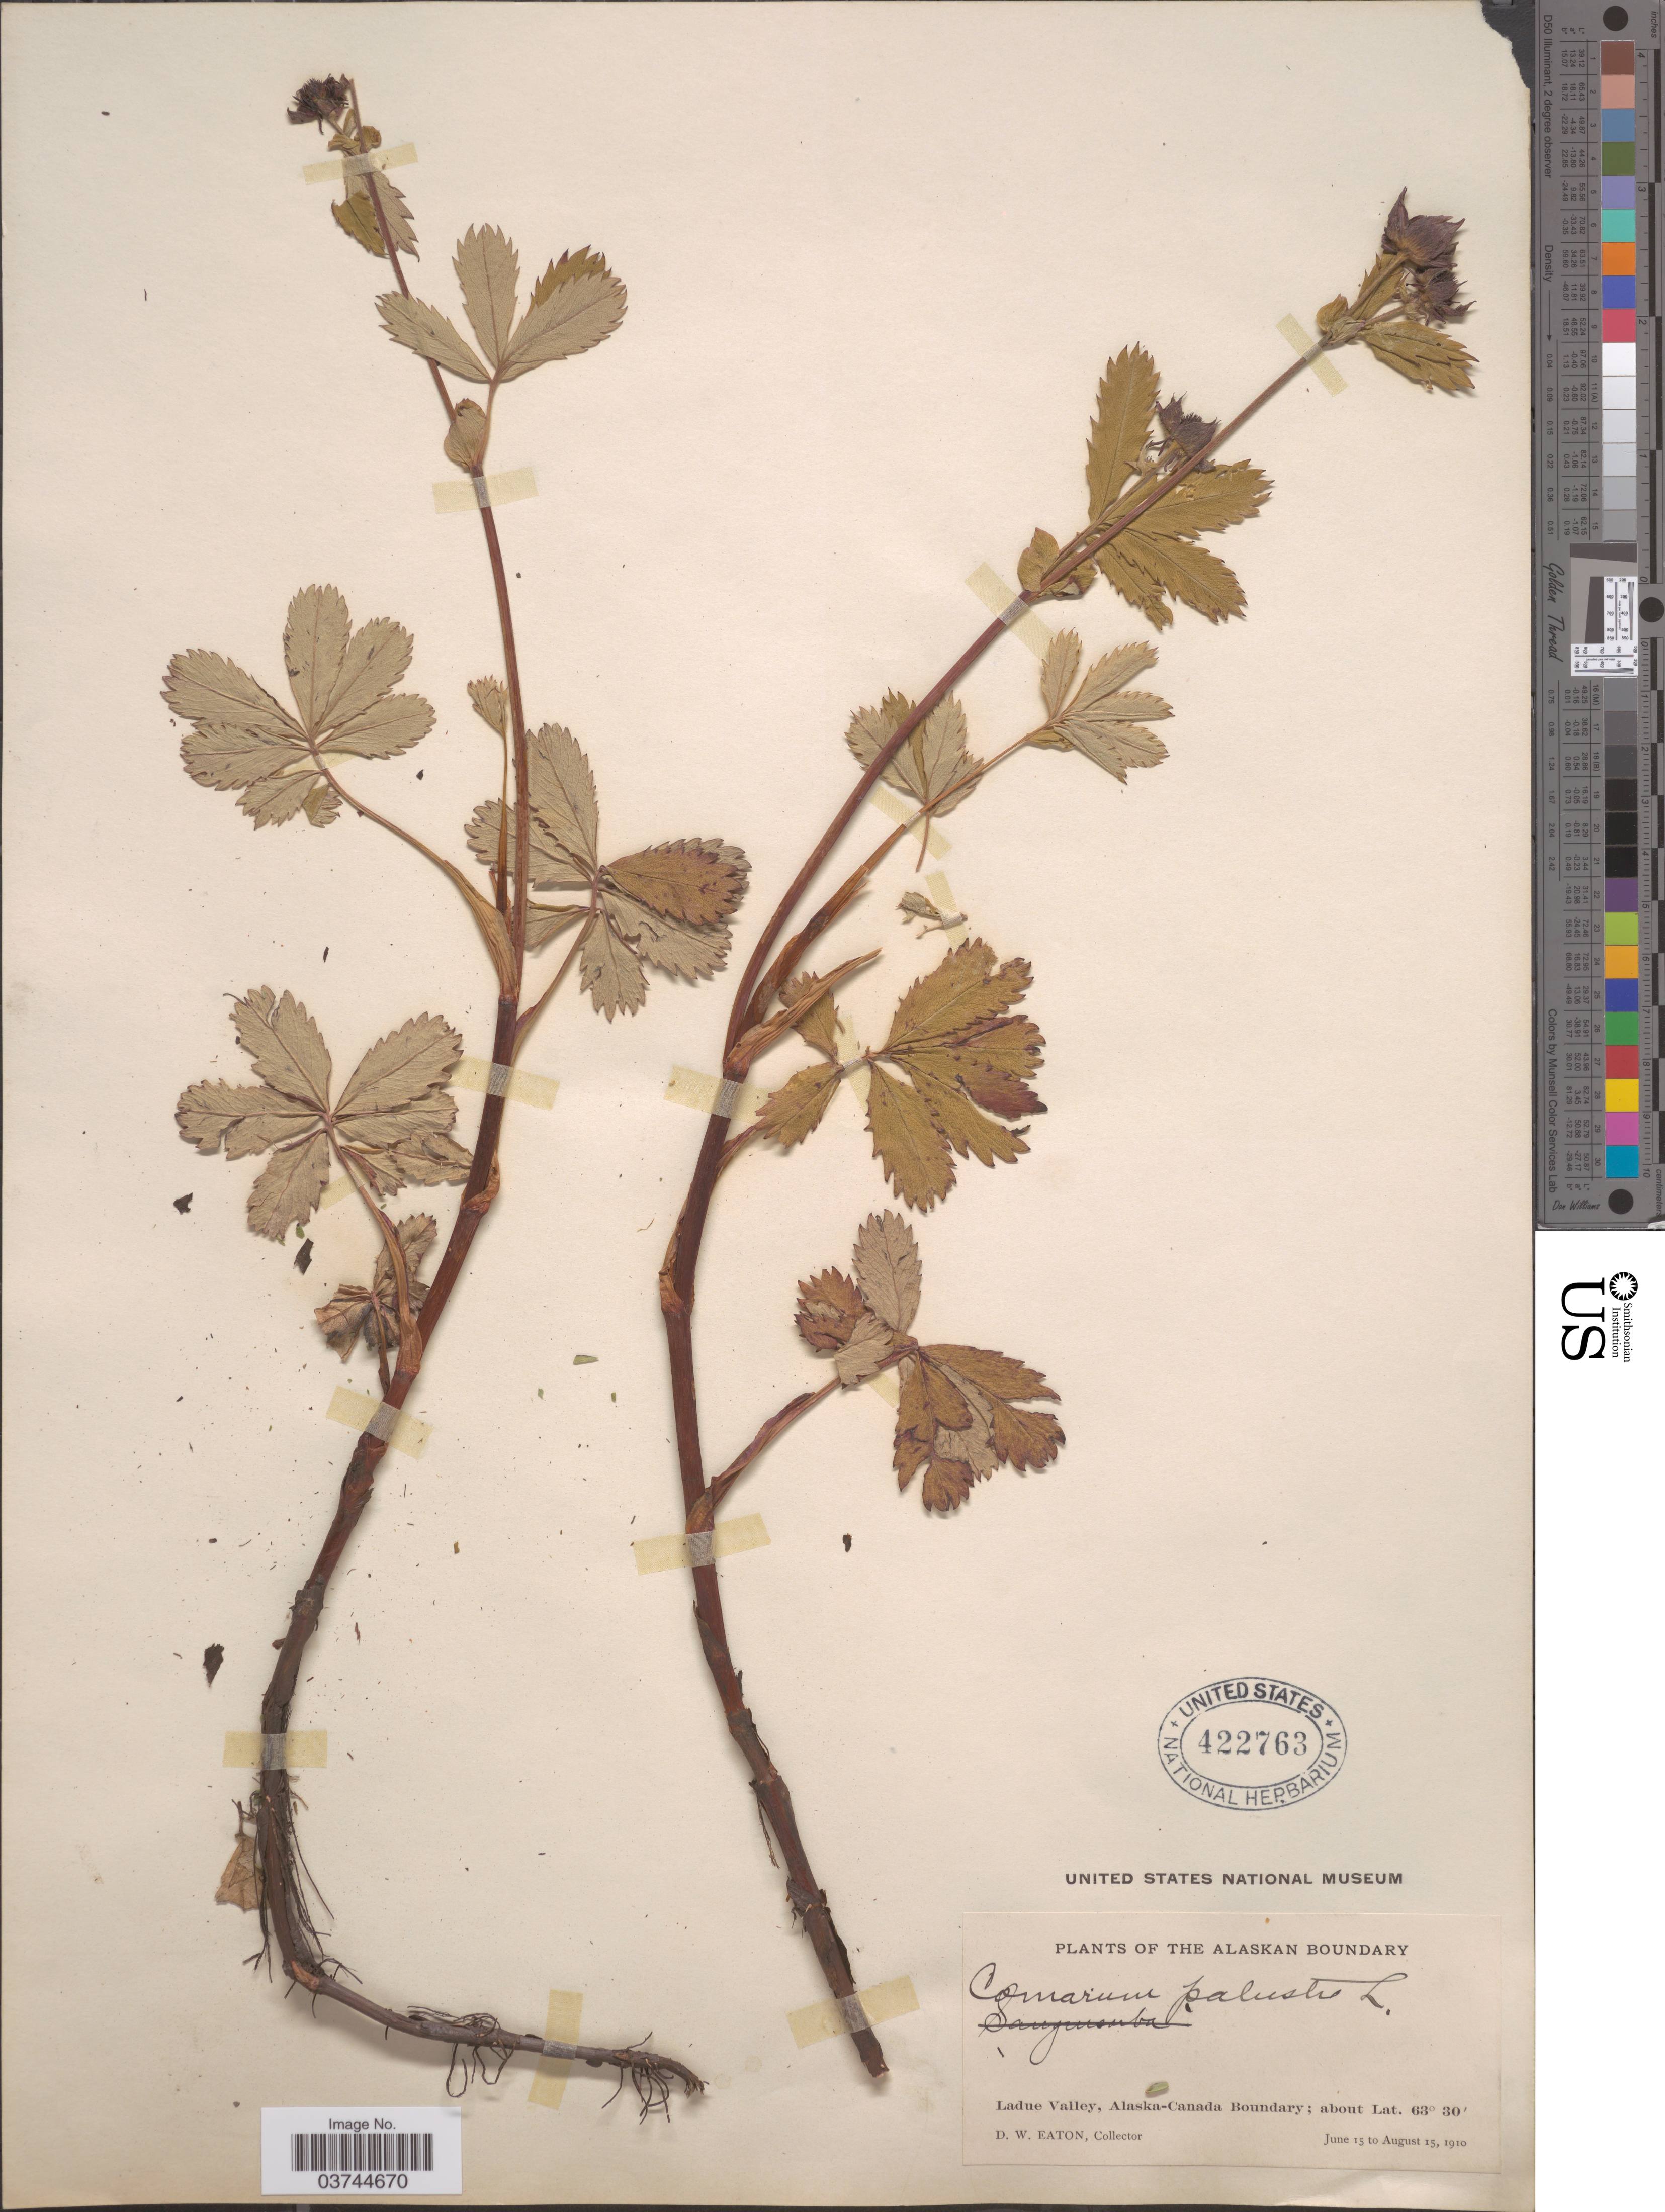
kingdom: Plantae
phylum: Tracheophyta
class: Magnoliopsida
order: Rosales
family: Rosaceae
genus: Comarum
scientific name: Comarum palustre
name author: L.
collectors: D. Eaton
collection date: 1910-06-15/1910-08-15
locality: Alaskan Boundary. Ladue Valley, Alaska-Canada Boundary.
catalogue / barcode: US 422763